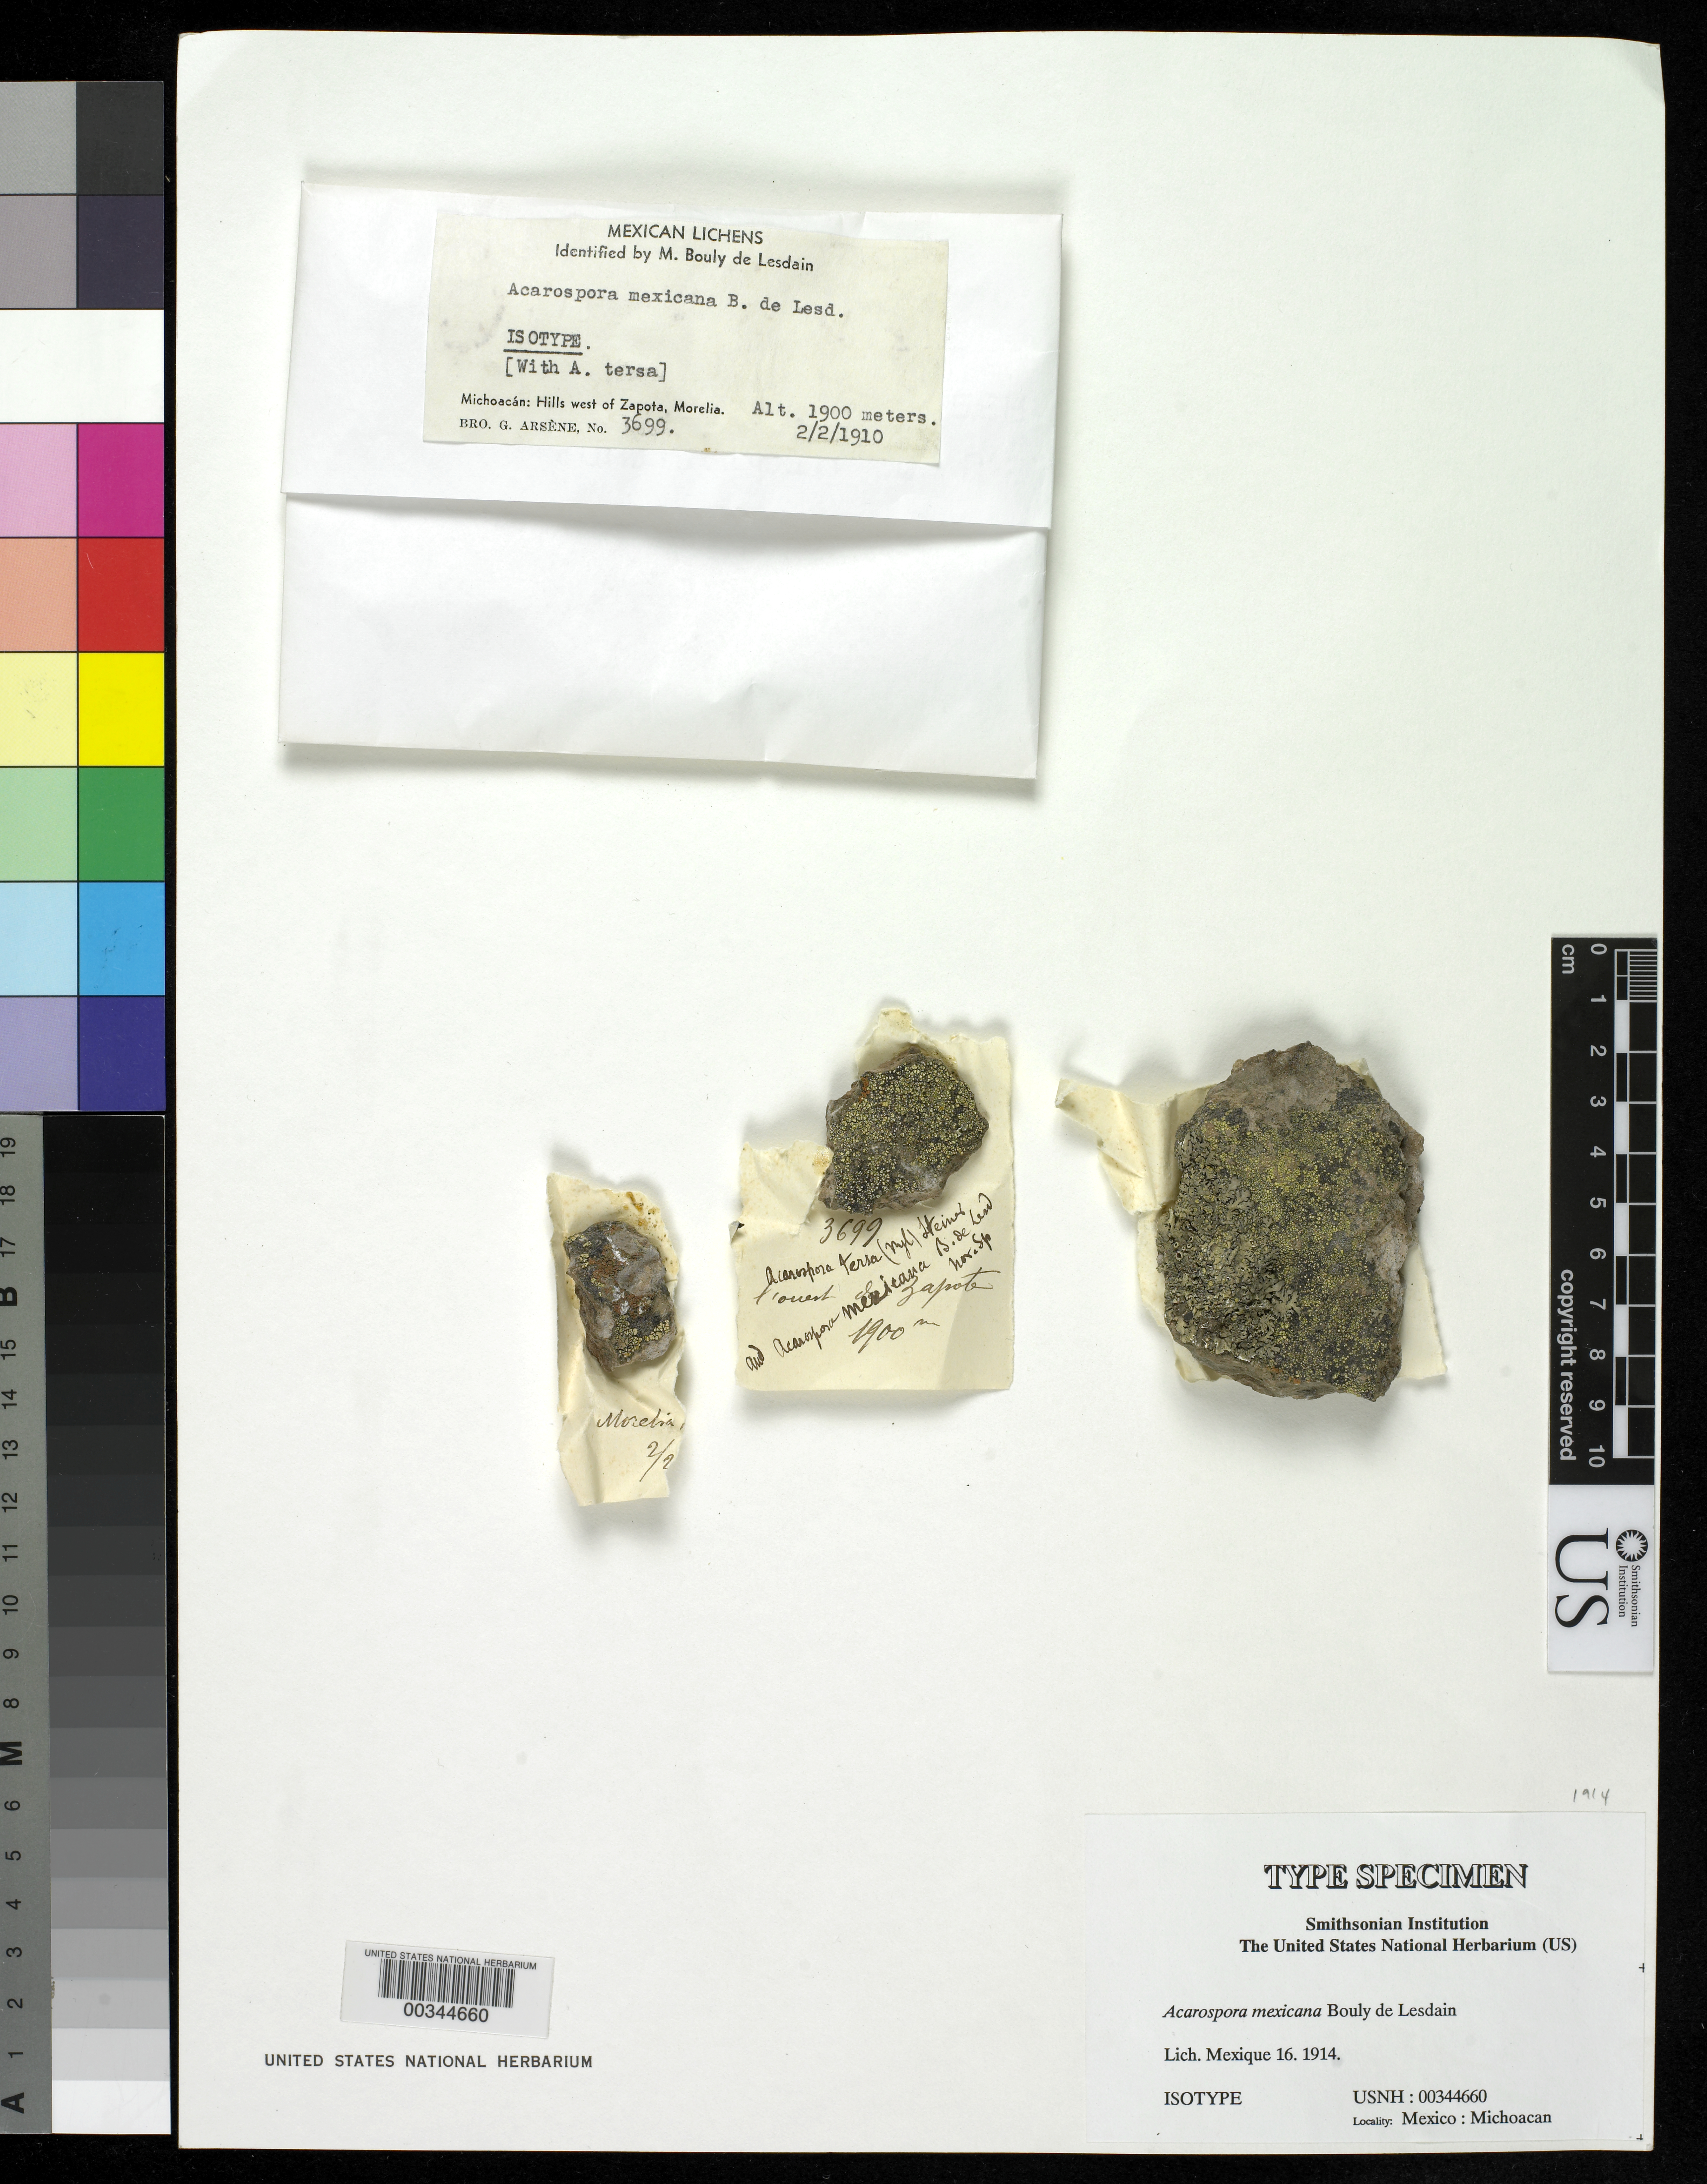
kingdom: Fungi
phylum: Ascomycota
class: Lecanoromycetes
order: Acarosporales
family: Acarosporaceae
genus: Acarospora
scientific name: Acarospora mexicana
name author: B. de Lesd.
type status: Isotype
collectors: Bro. G. Arsène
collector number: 3699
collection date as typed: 02 Feb 1910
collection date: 1910-02-02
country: Mexico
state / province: Michoacán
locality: Hills W of Zapota, Morelia.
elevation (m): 1900